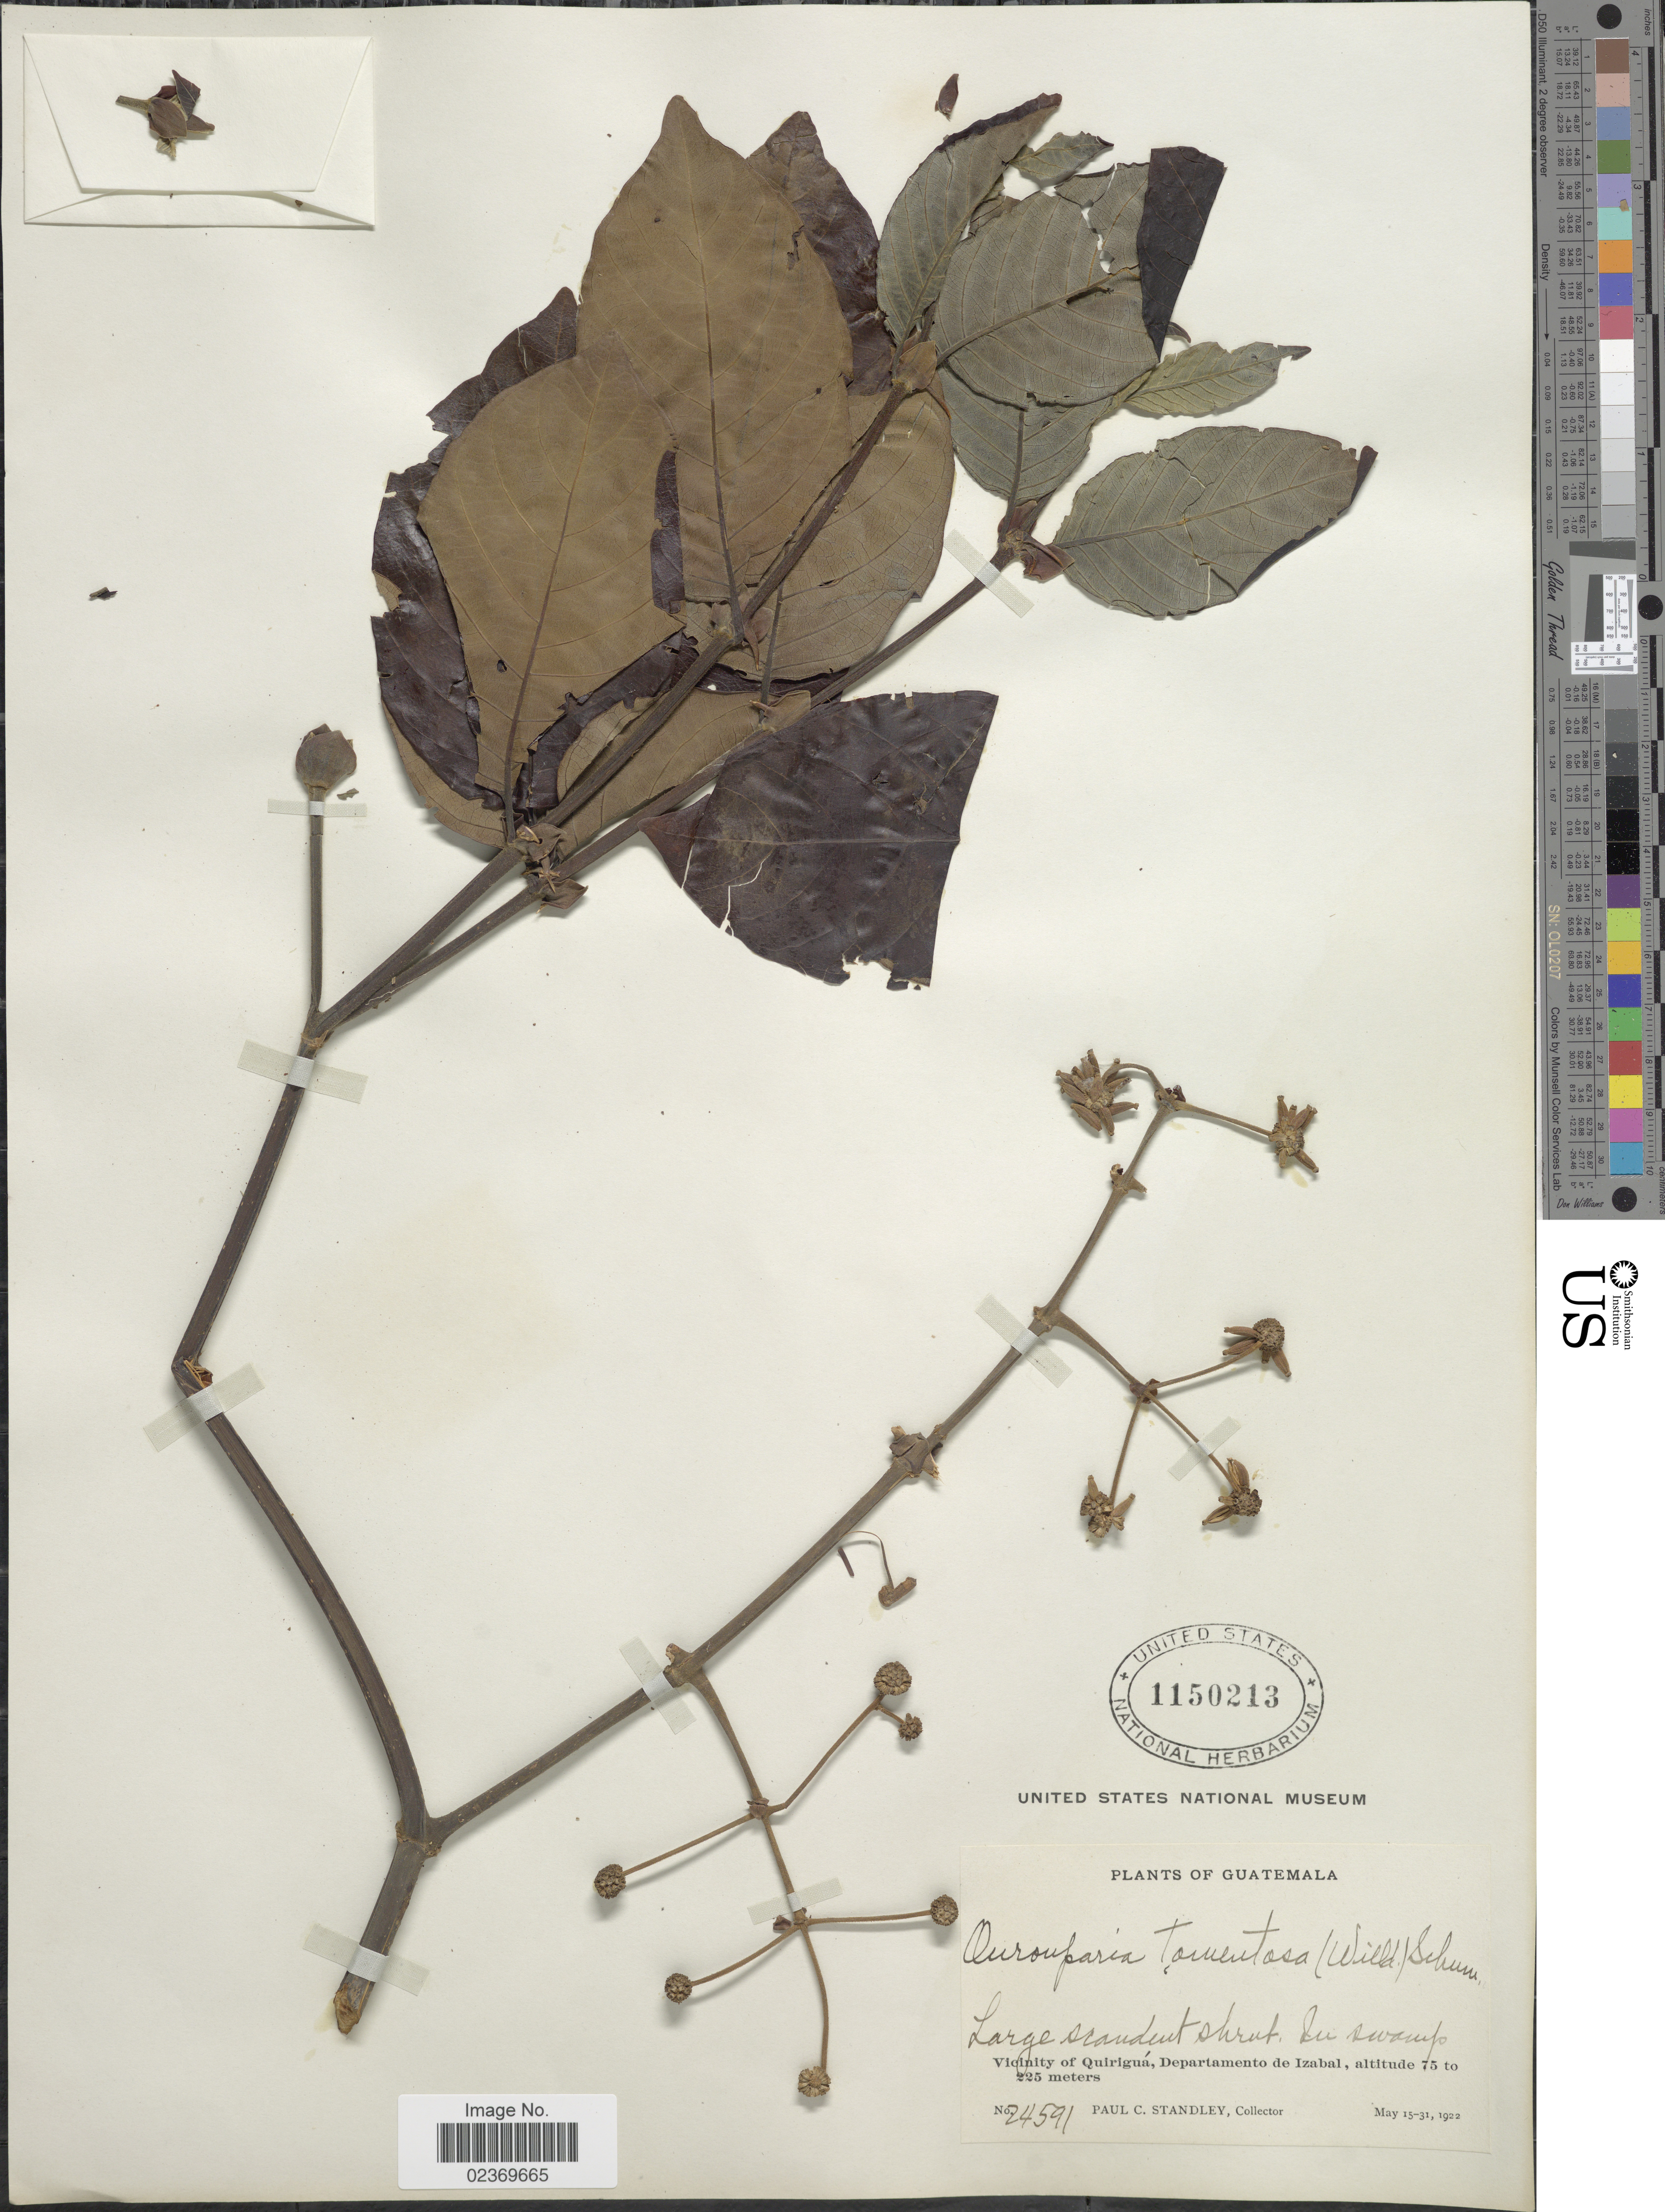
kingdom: Plantae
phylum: Tracheophyta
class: Magnoliopsida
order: Gentianales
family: Rubiaceae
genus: Uncaria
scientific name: Uncaria tomentosa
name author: (Willd. ex Roem. & Schult.) DC.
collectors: P. C. Standley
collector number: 24591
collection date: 1922-05-15/1922-05-31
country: Guatemala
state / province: Izabal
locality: Vicinity of Quirigua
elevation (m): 75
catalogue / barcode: US 1150213